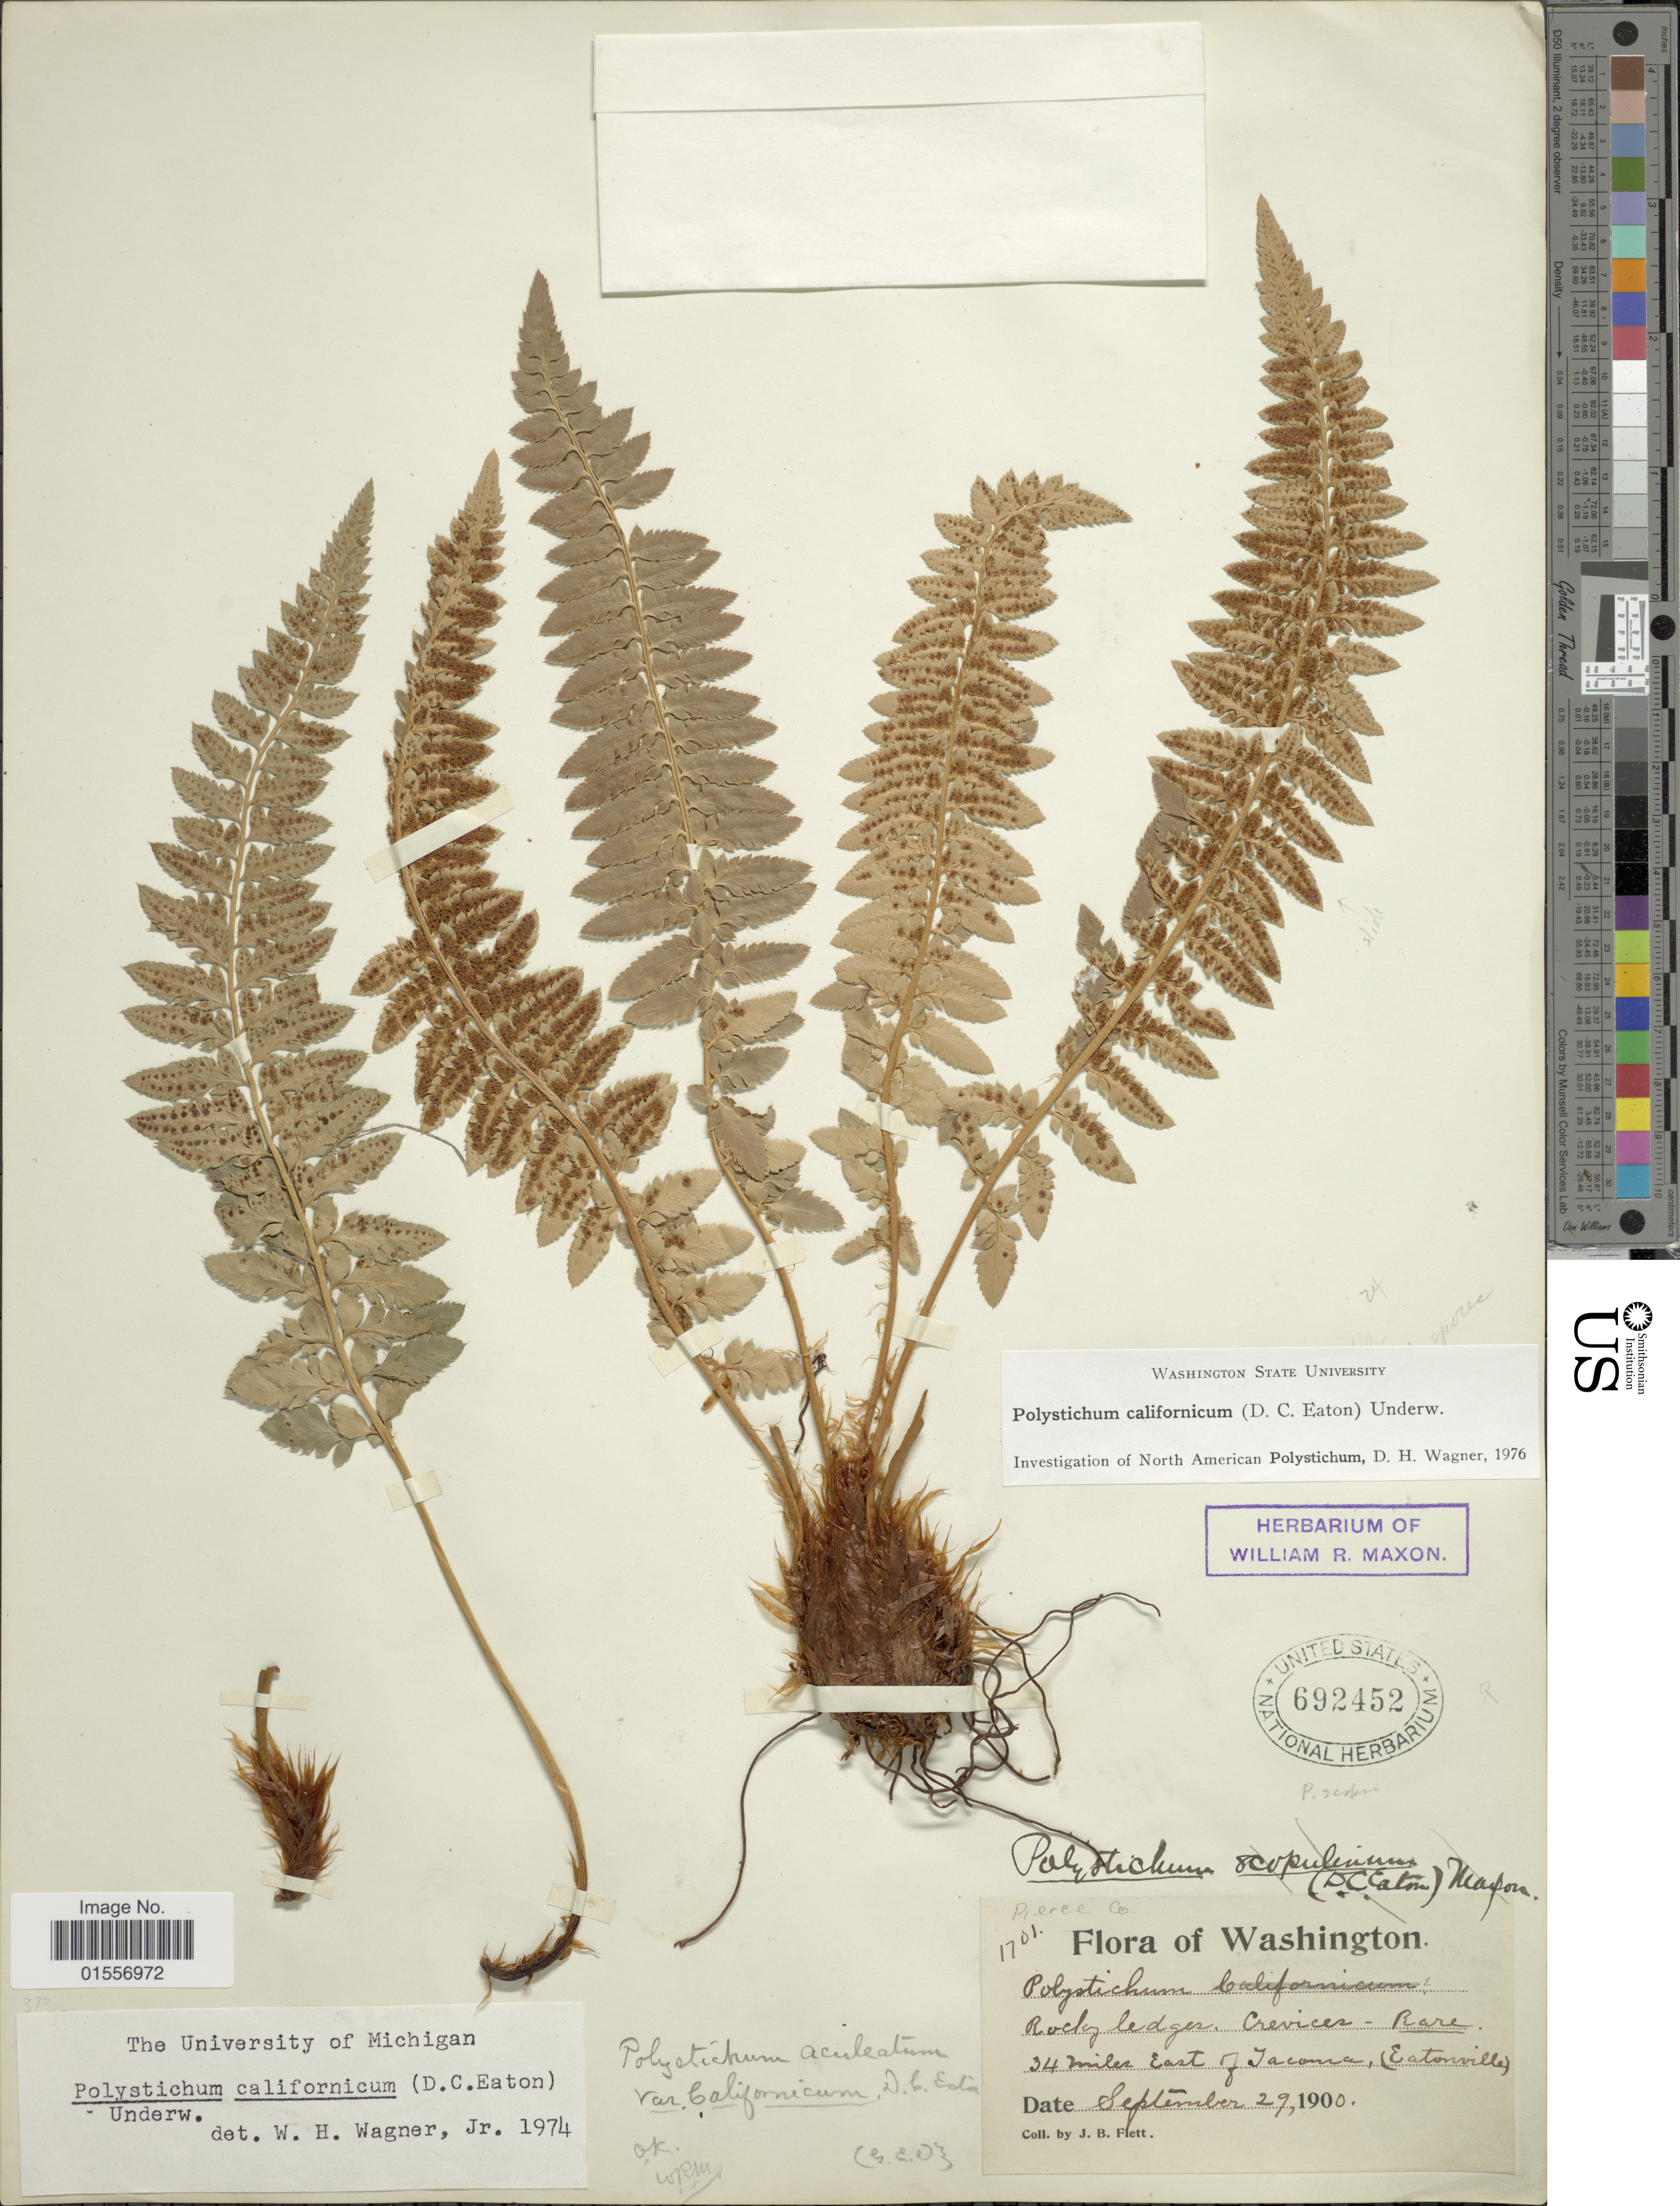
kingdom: Plantae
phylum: Tracheophyta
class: Polypodiopsida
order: Polypodiales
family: Dryopteridaceae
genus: Polystichum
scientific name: Polystichum californicum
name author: (D.C. Eaton) Diels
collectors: J. Flett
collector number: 1701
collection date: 1900-09-29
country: United States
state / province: Washington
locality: Rocky ledges, Crevices- Rare, 34 miles East of Jacanna, (Eatonville)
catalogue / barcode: US 692452